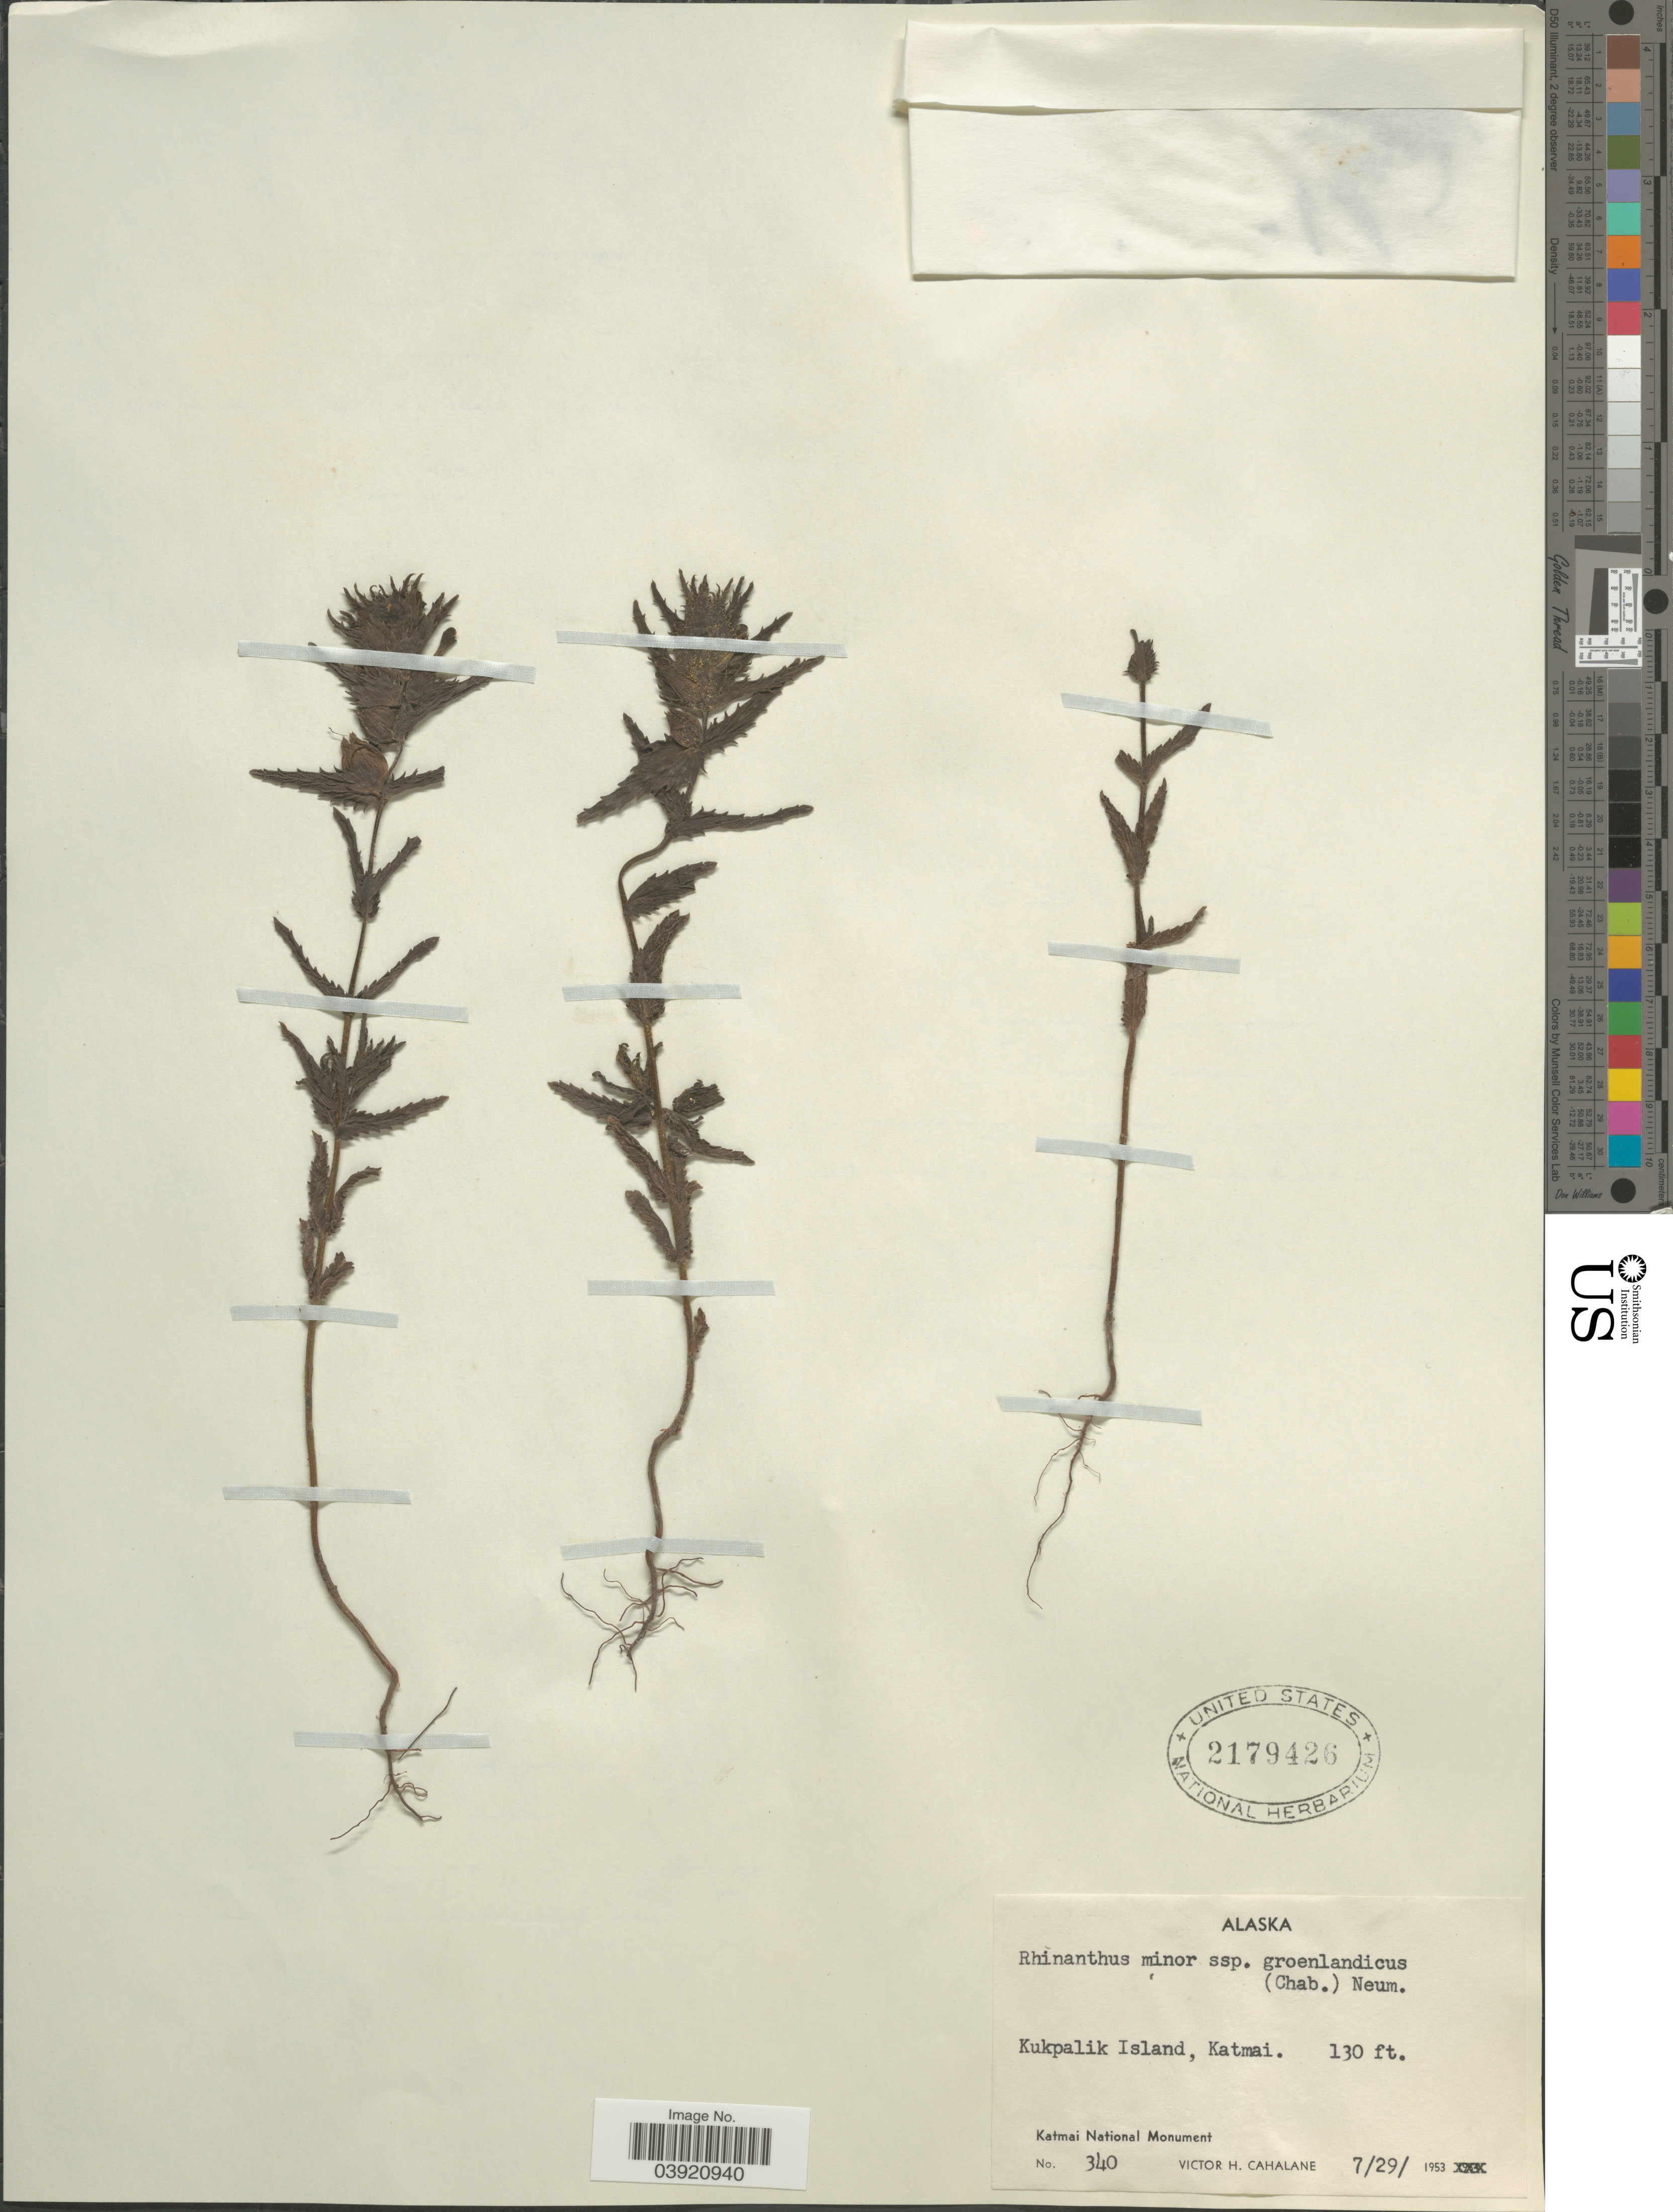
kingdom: Plantae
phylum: Tracheophyta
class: Magnoliopsida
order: Lamiales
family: Orobanchaceae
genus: Rhinanthus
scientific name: Rhinanthus major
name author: L.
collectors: V. Cahalane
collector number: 340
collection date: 1953-07-29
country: United States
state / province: Alaska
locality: Kukpalik Island, Katmai. Katmai National Monument.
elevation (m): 40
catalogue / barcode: US 2179426